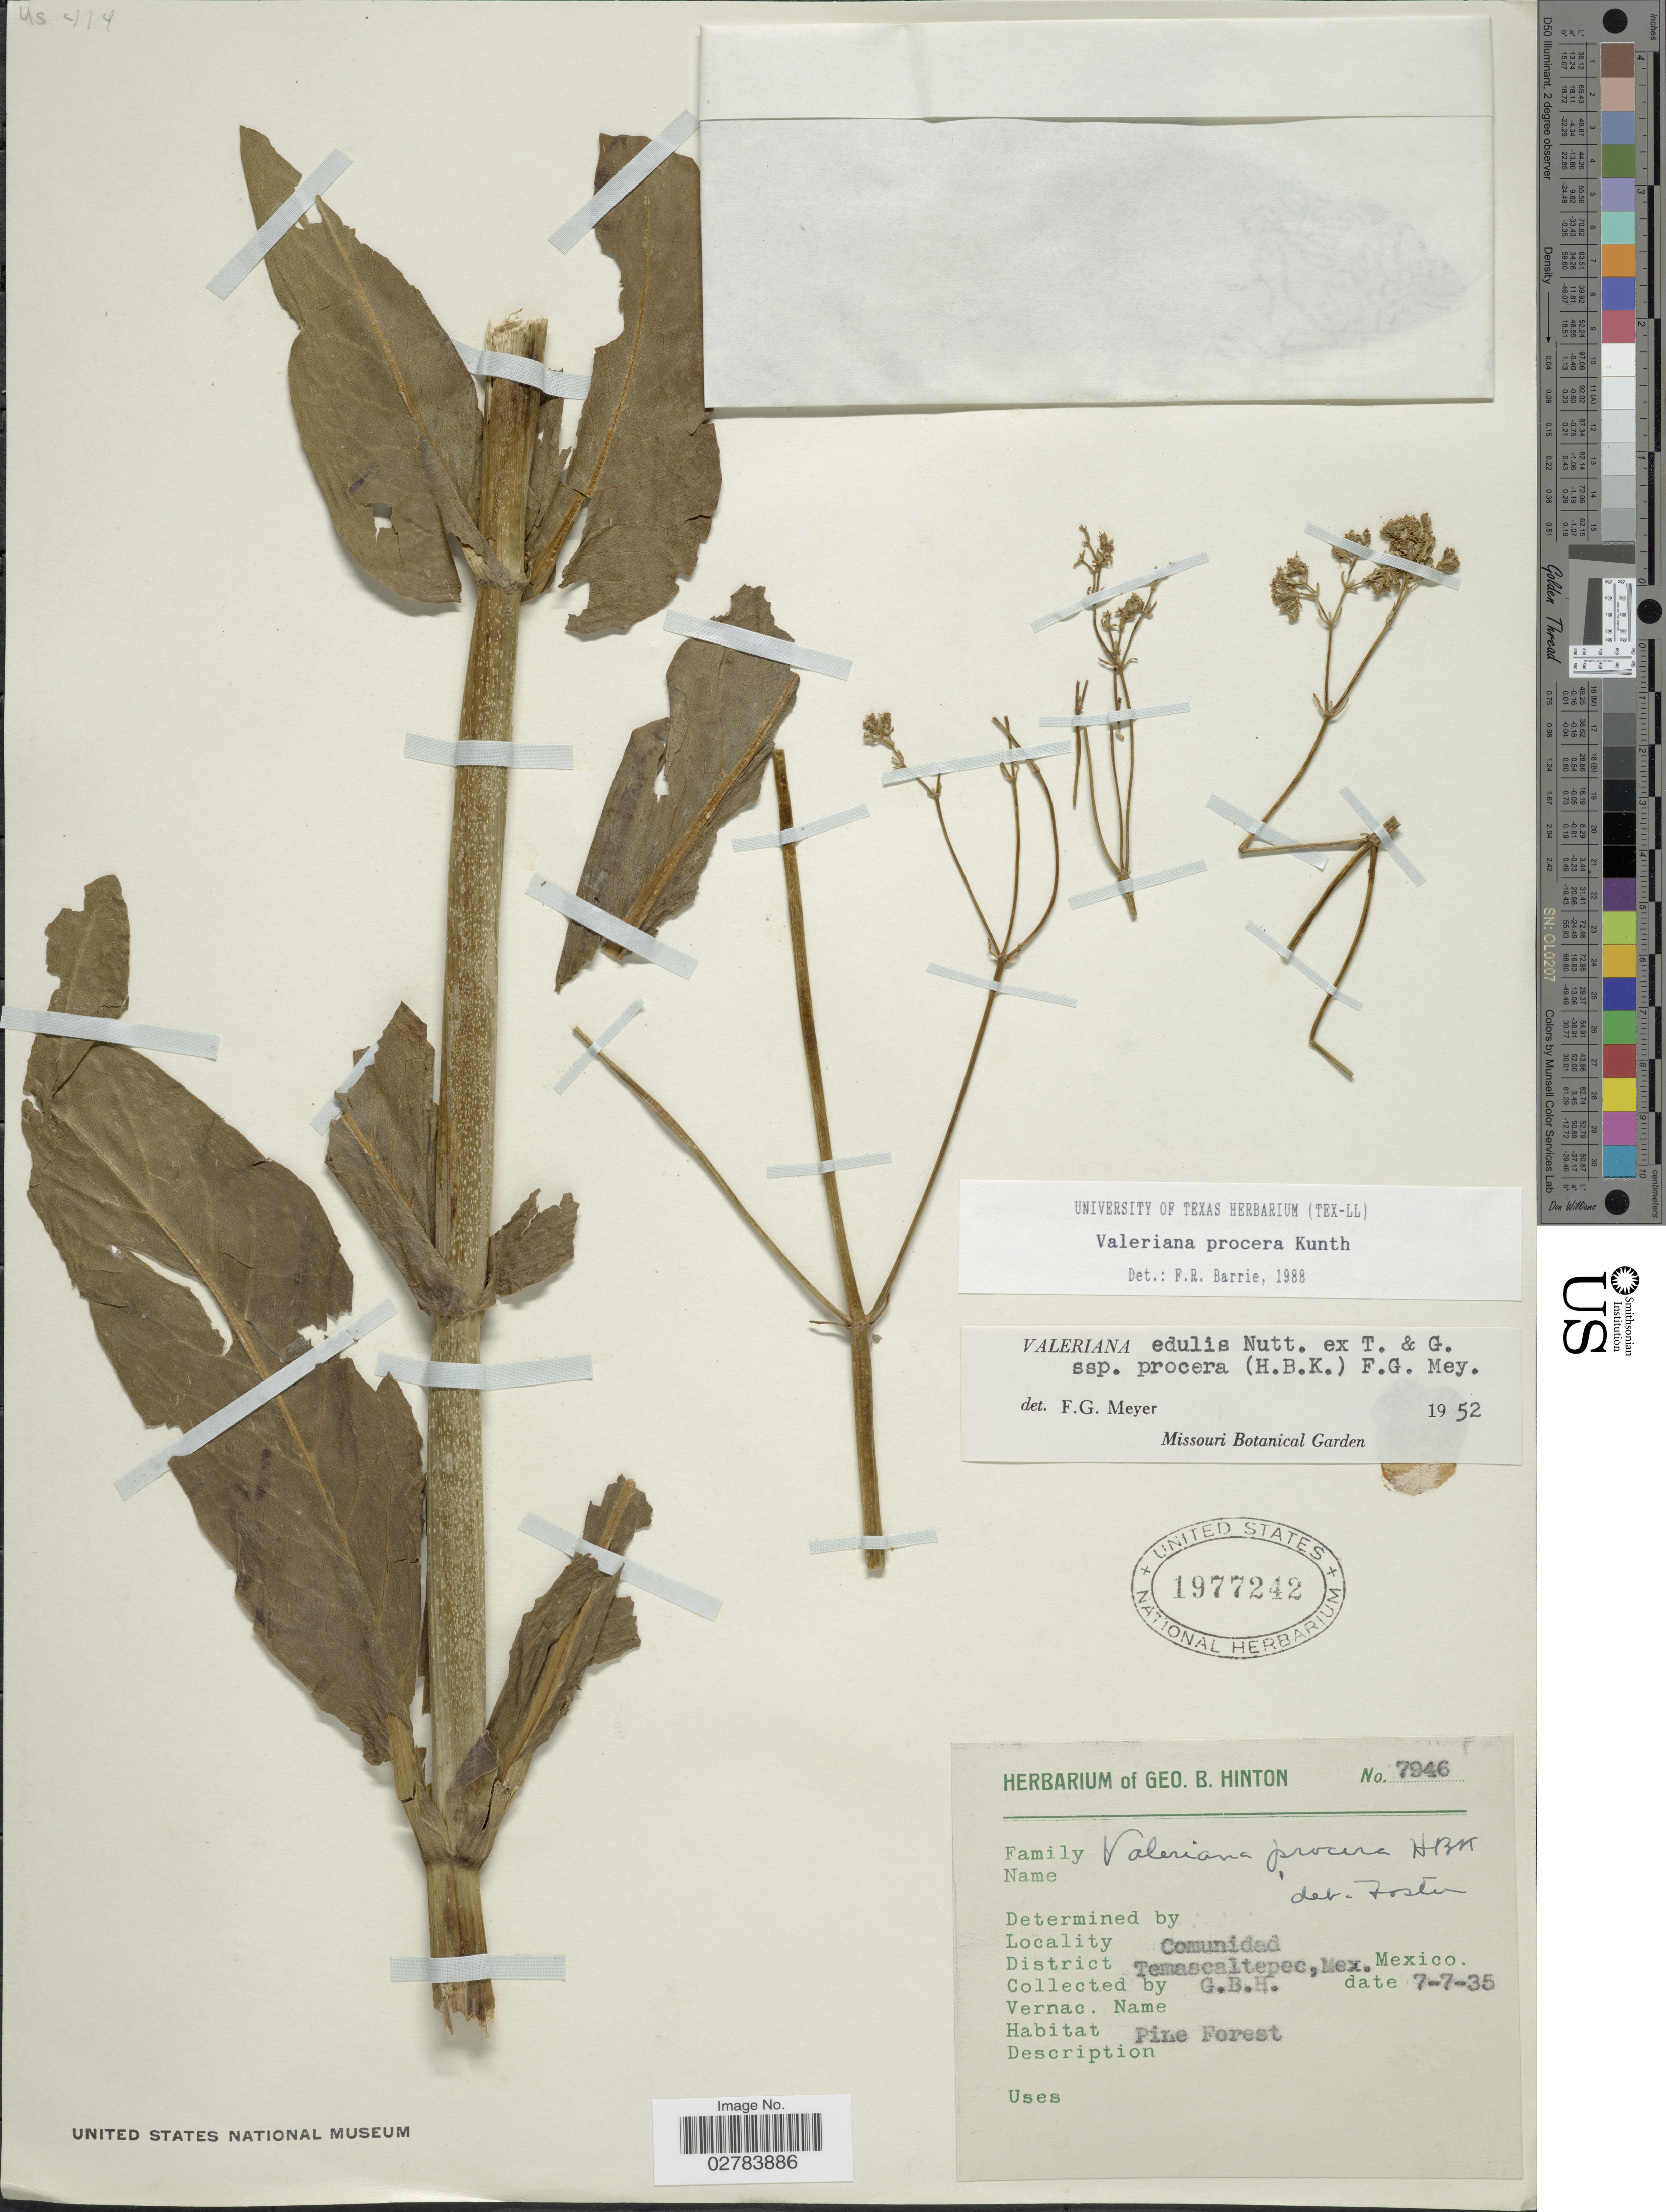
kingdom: Plantae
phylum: Tracheophyta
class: Magnoliopsida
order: Dipsacales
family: Caprifoliaceae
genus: Valeriana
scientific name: Valeriana procera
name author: Kunth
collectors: G. B. Hinton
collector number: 7946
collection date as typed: Transcribed d/m/y: 7/7/35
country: Mexico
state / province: México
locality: Comunidad, District Temascaltepec.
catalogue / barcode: US 1977242